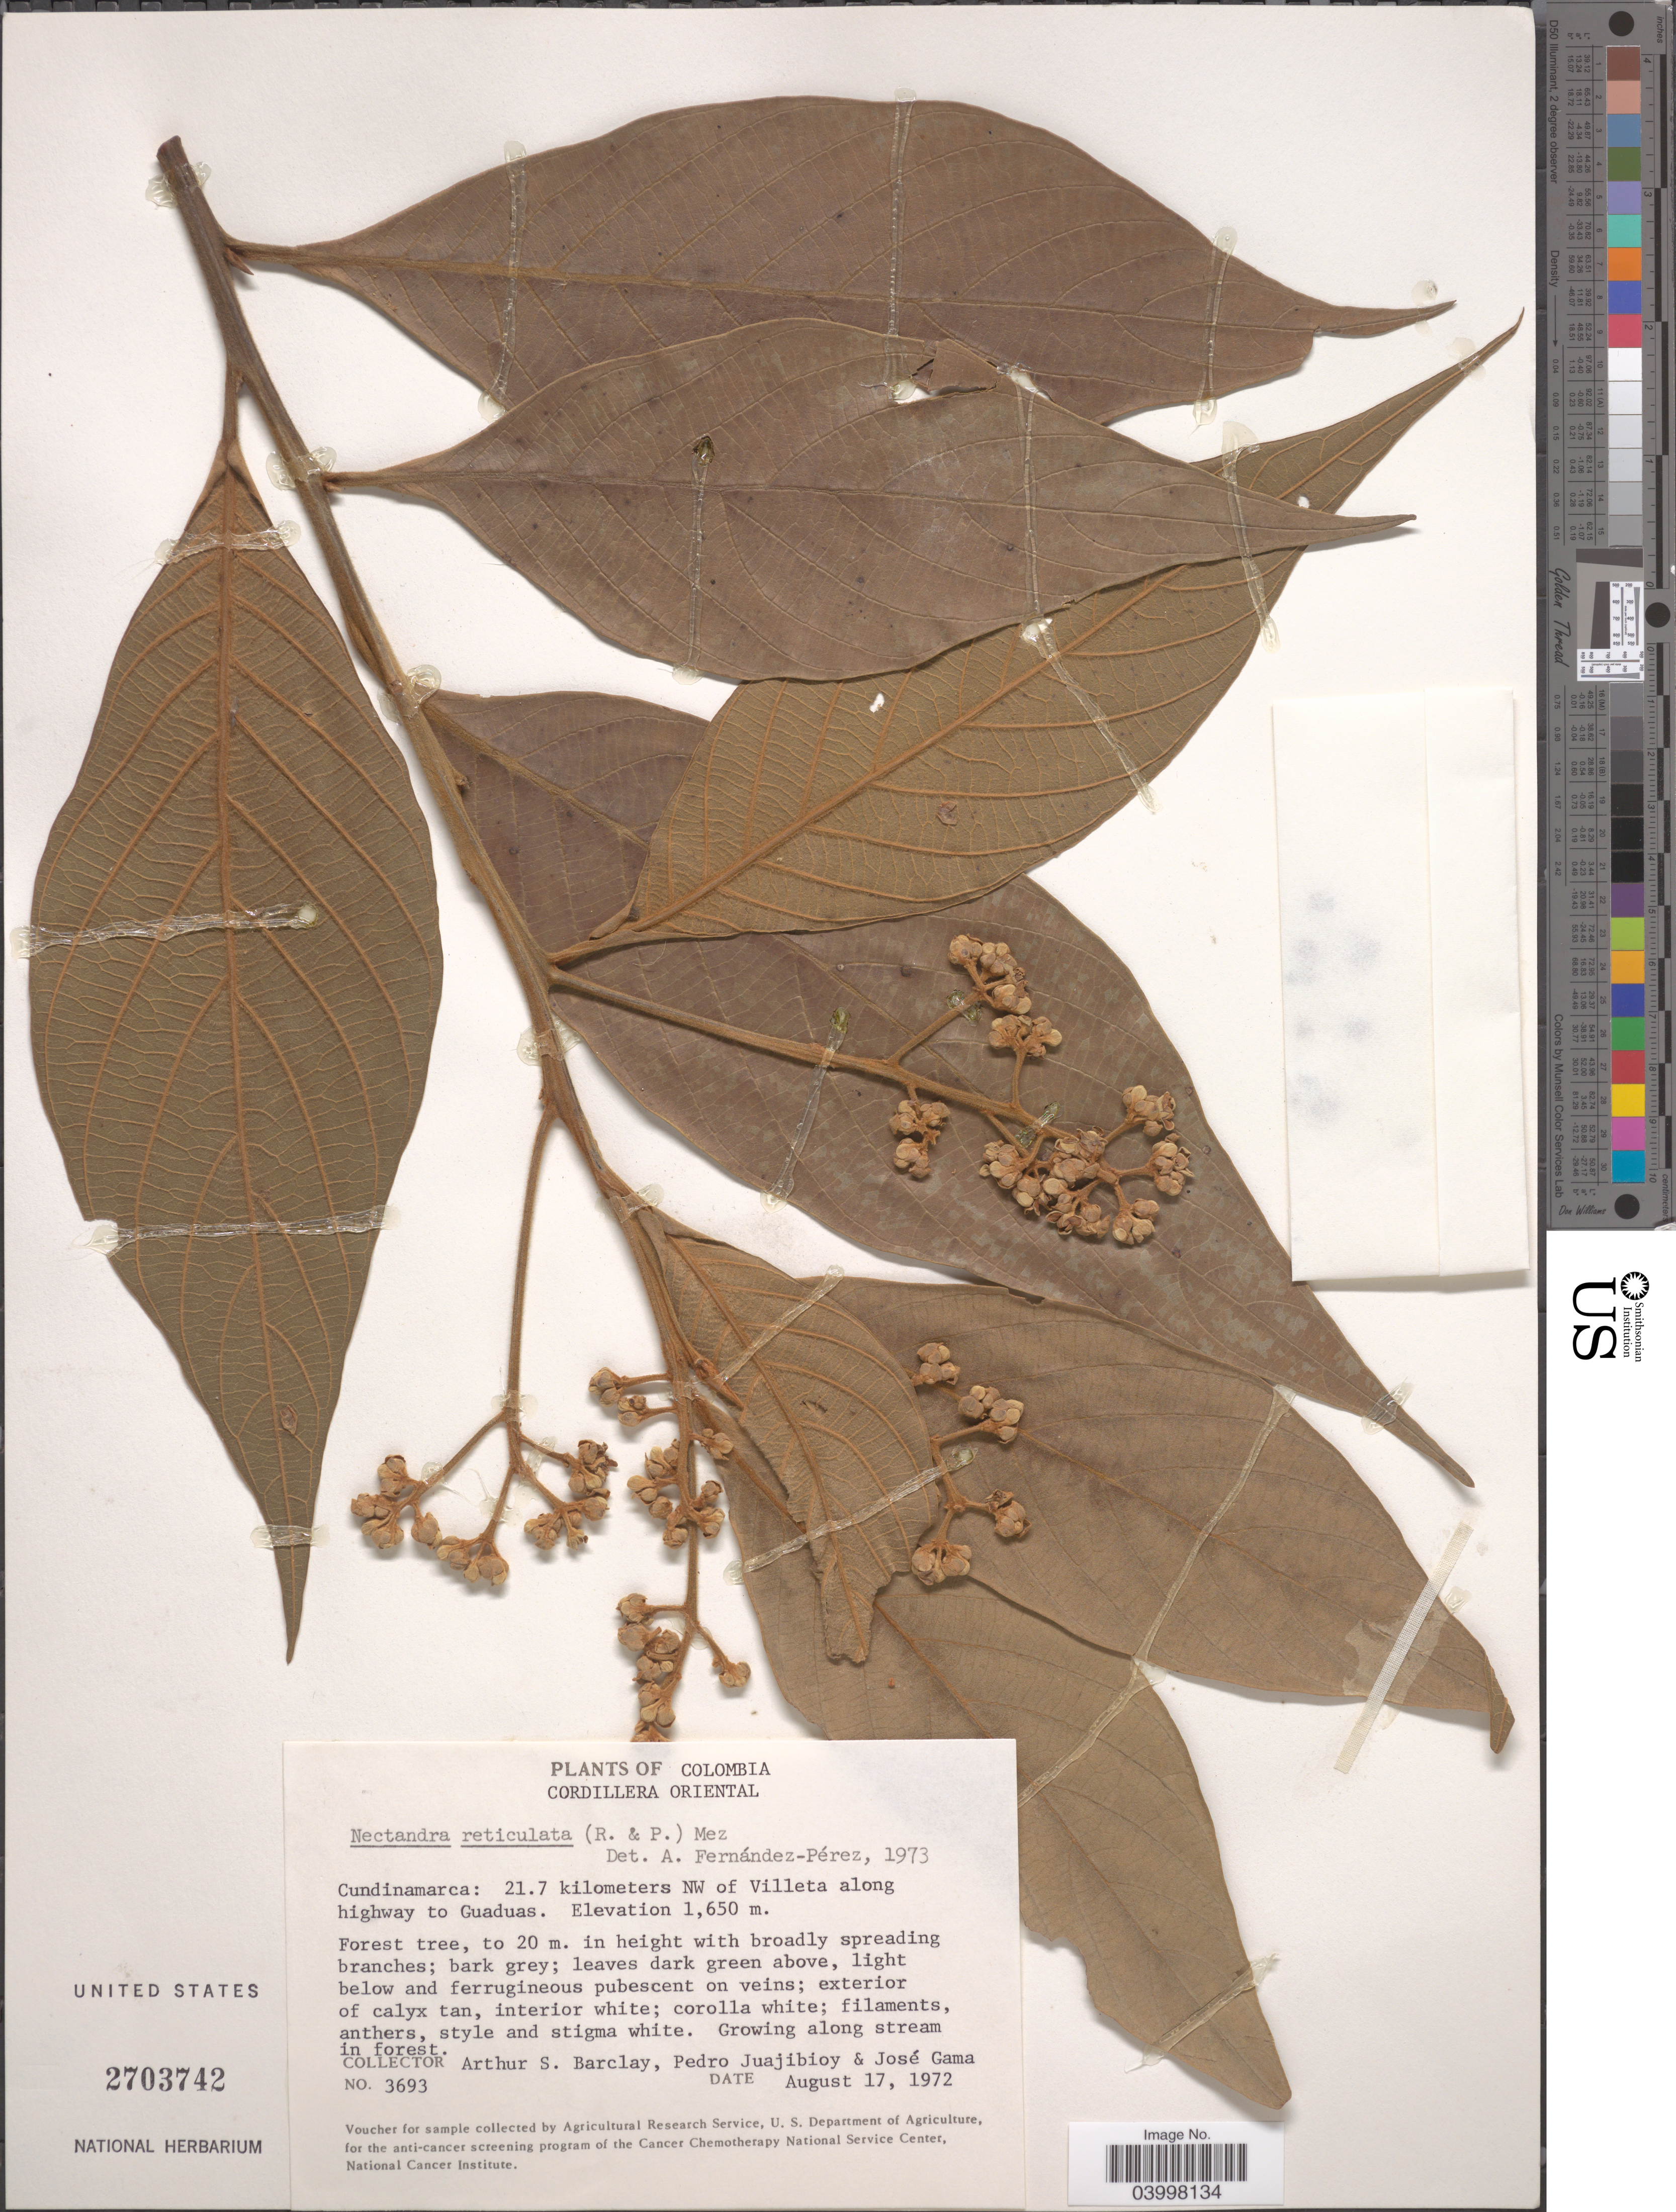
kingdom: Plantae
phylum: Tracheophyta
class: Magnoliopsida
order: Laurales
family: Lauraceae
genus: Nectandra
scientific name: Nectandra reticulata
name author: (Ruiz & Pav.) Mez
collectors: A. S. Barclay, P. Juajibioy & J. Gama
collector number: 3693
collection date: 1972-08-17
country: Colombia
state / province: Cundinamarca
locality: Cordillera Oriental. 21.7 kilometers NW of Villeta along highway to Guaduas.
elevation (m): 1650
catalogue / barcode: US 2703742